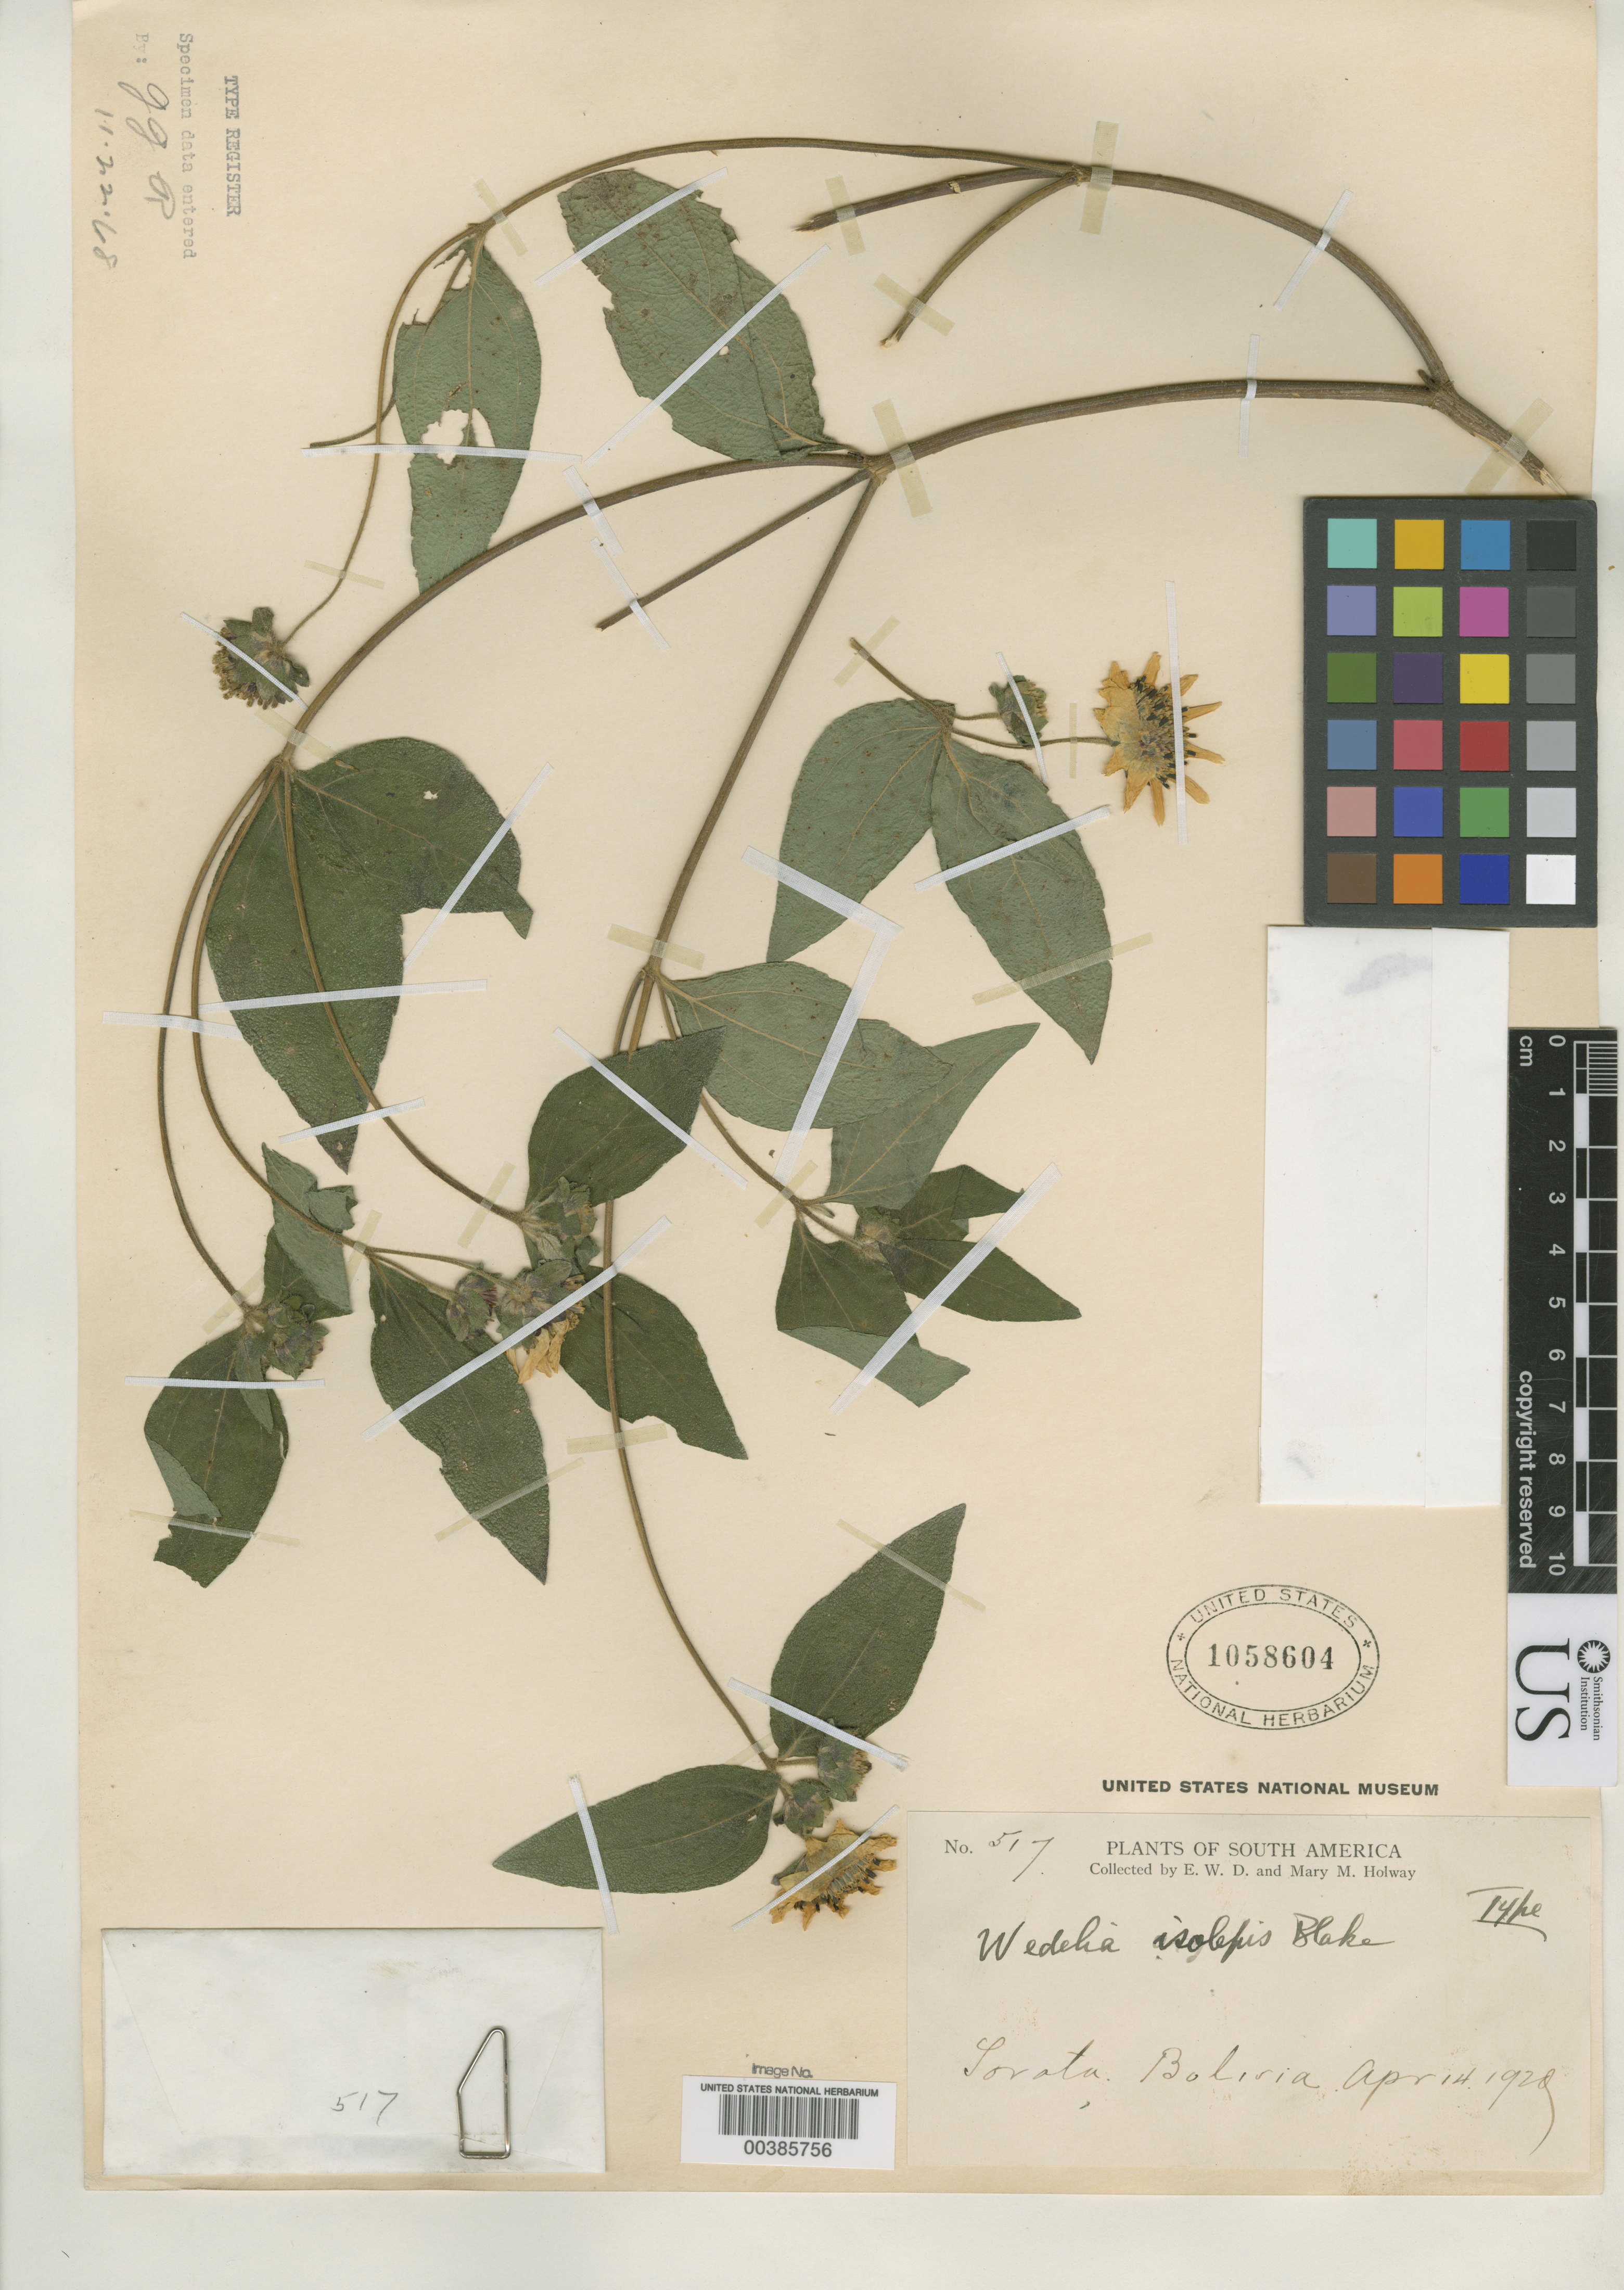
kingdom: Plantae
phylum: Tracheophyta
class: Magnoliopsida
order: Asterales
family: Asteraceae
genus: Wedelia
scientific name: Wedelia isolepis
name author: S.F. Blake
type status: Holotype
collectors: E. W. D. Holway & M. M. Holway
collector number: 517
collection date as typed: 14 Apr 1920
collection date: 1920-04-14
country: Bolivia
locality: Sorata.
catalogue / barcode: US 1058604